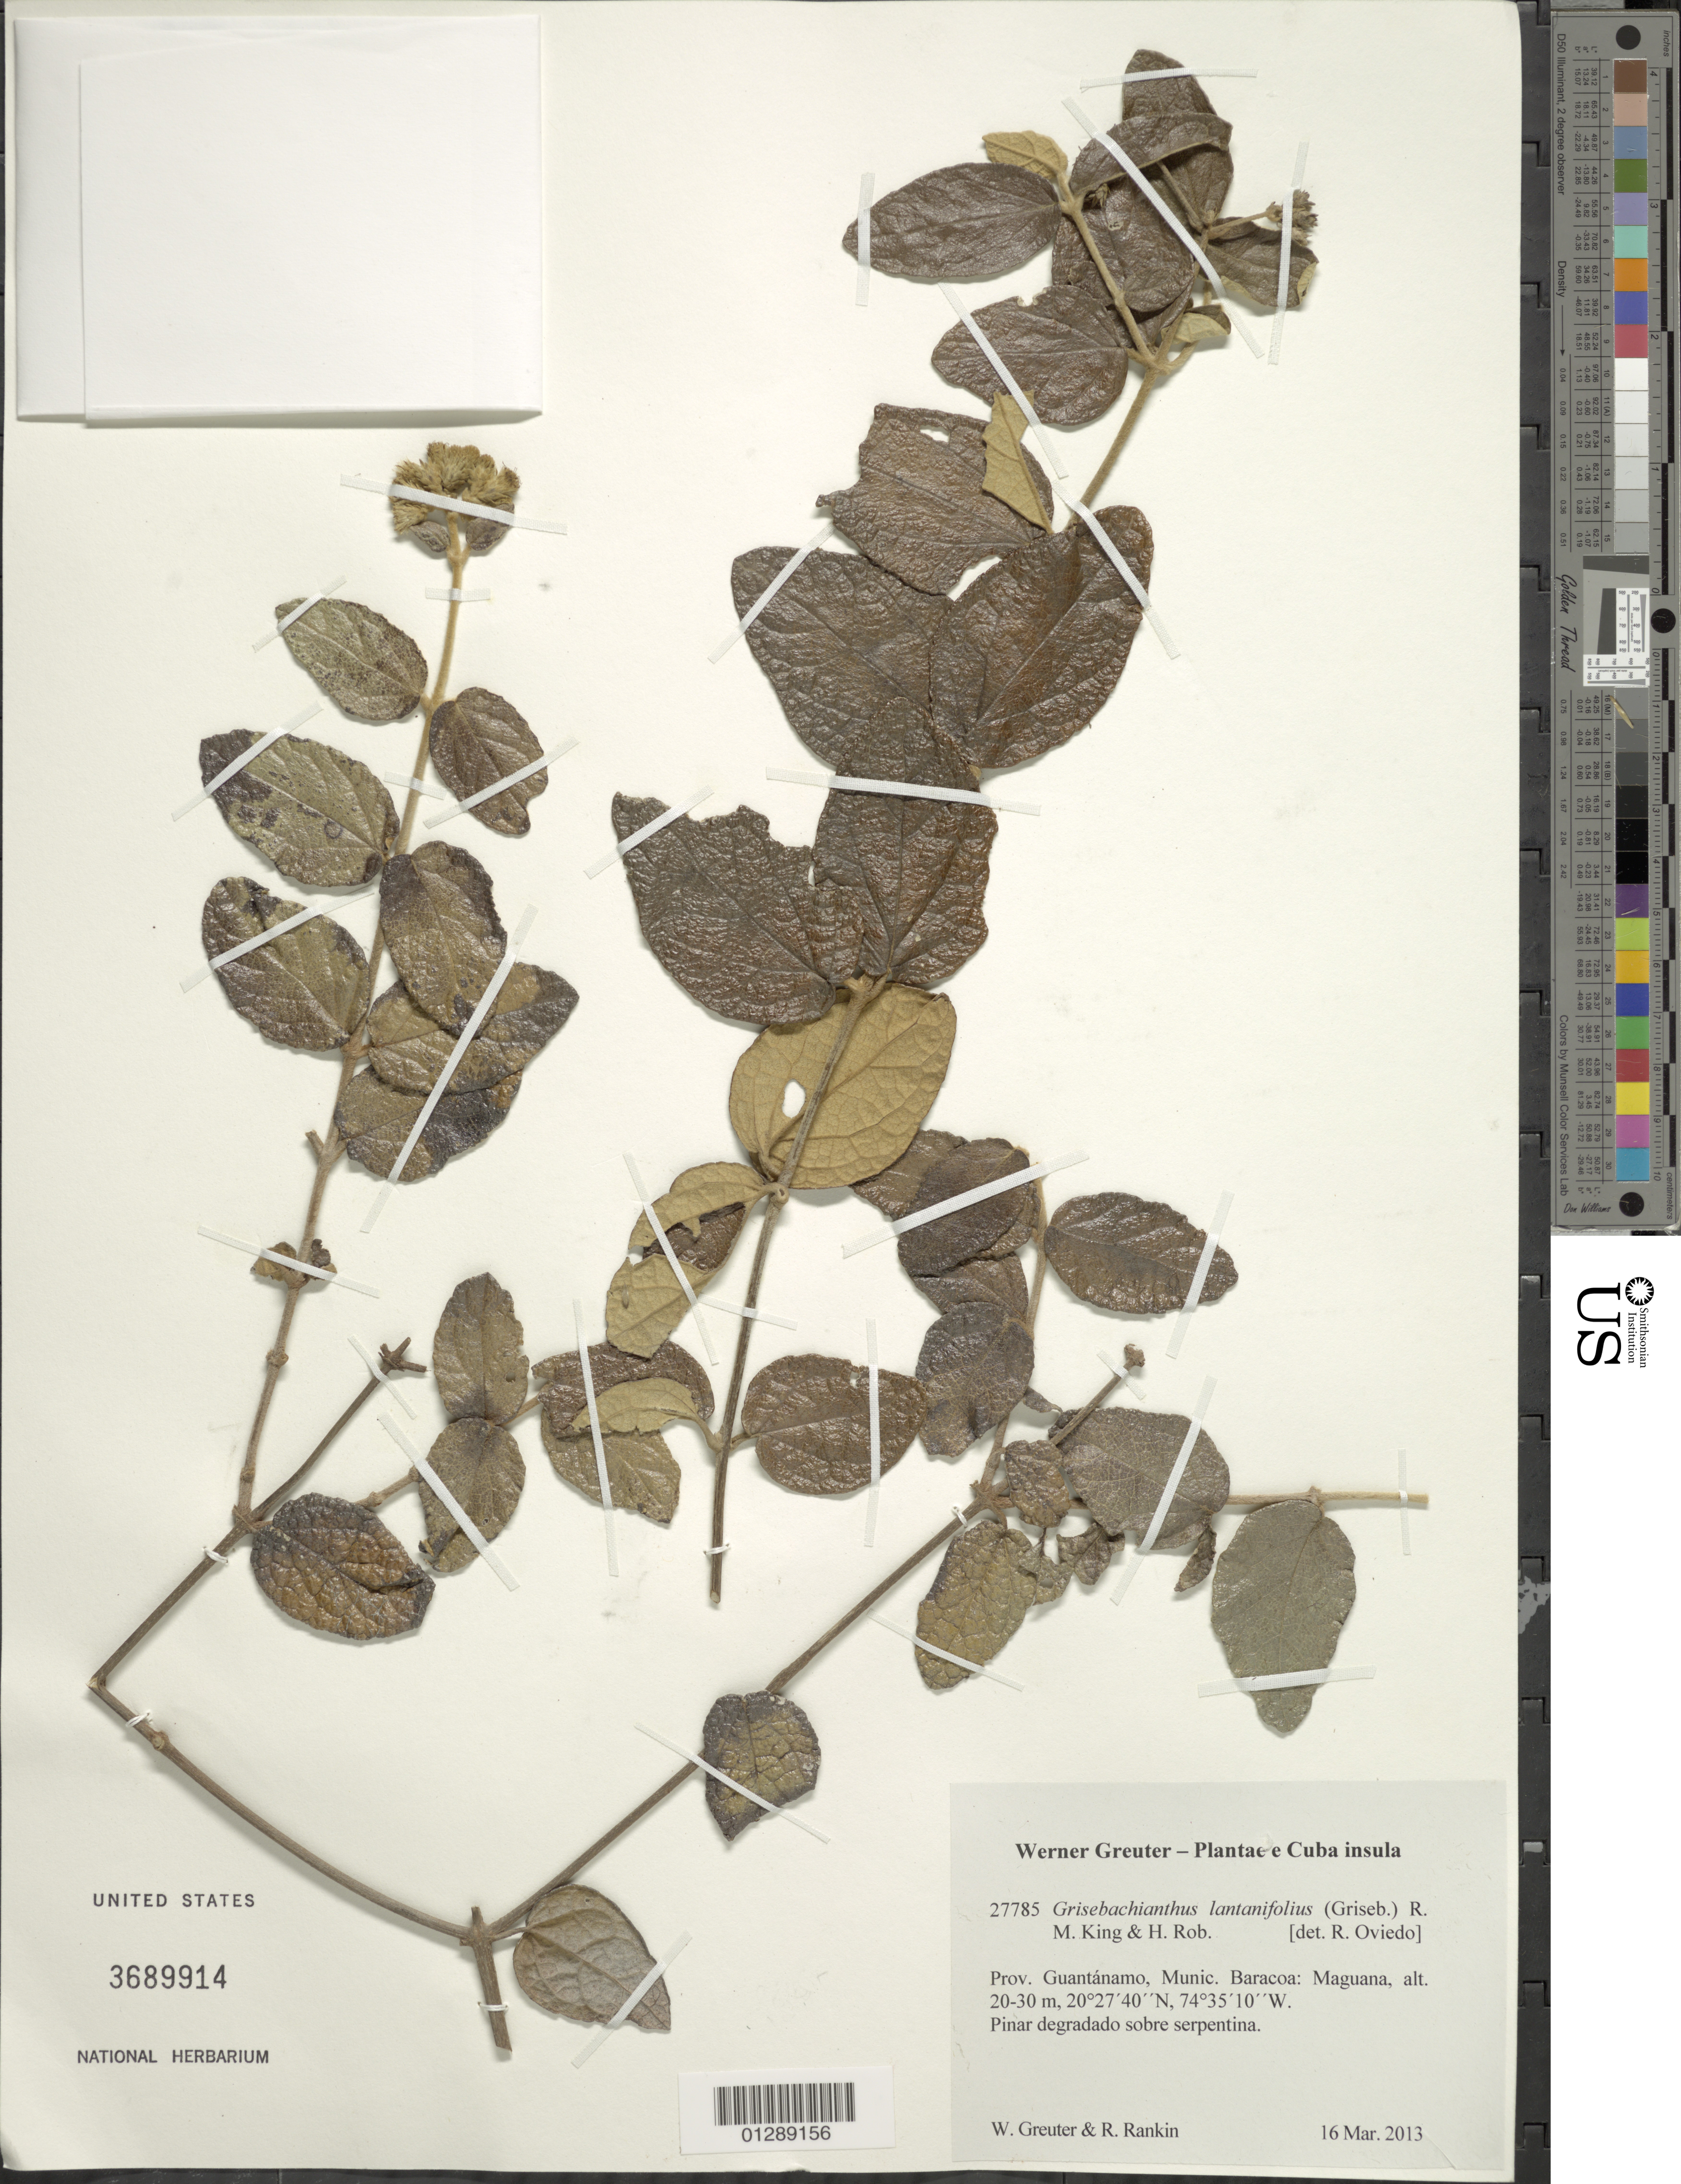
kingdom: Plantae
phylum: Tracheophyta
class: Magnoliopsida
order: Asterales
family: Asteraceae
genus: Grisebachianthus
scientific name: Grisebachianthus lantanifolius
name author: (Griseb.) R.M. King & H. Rob.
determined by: Oviedo, R.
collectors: W. R. Greuter & R. Rankin Rodriguez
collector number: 27785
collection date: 2013-03-16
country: Cuba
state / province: Guantanamo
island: Cuba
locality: Munic. Baracoa: Maguana.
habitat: Pinar degradado sobre serpentina.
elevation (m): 20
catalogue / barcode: US 3689914